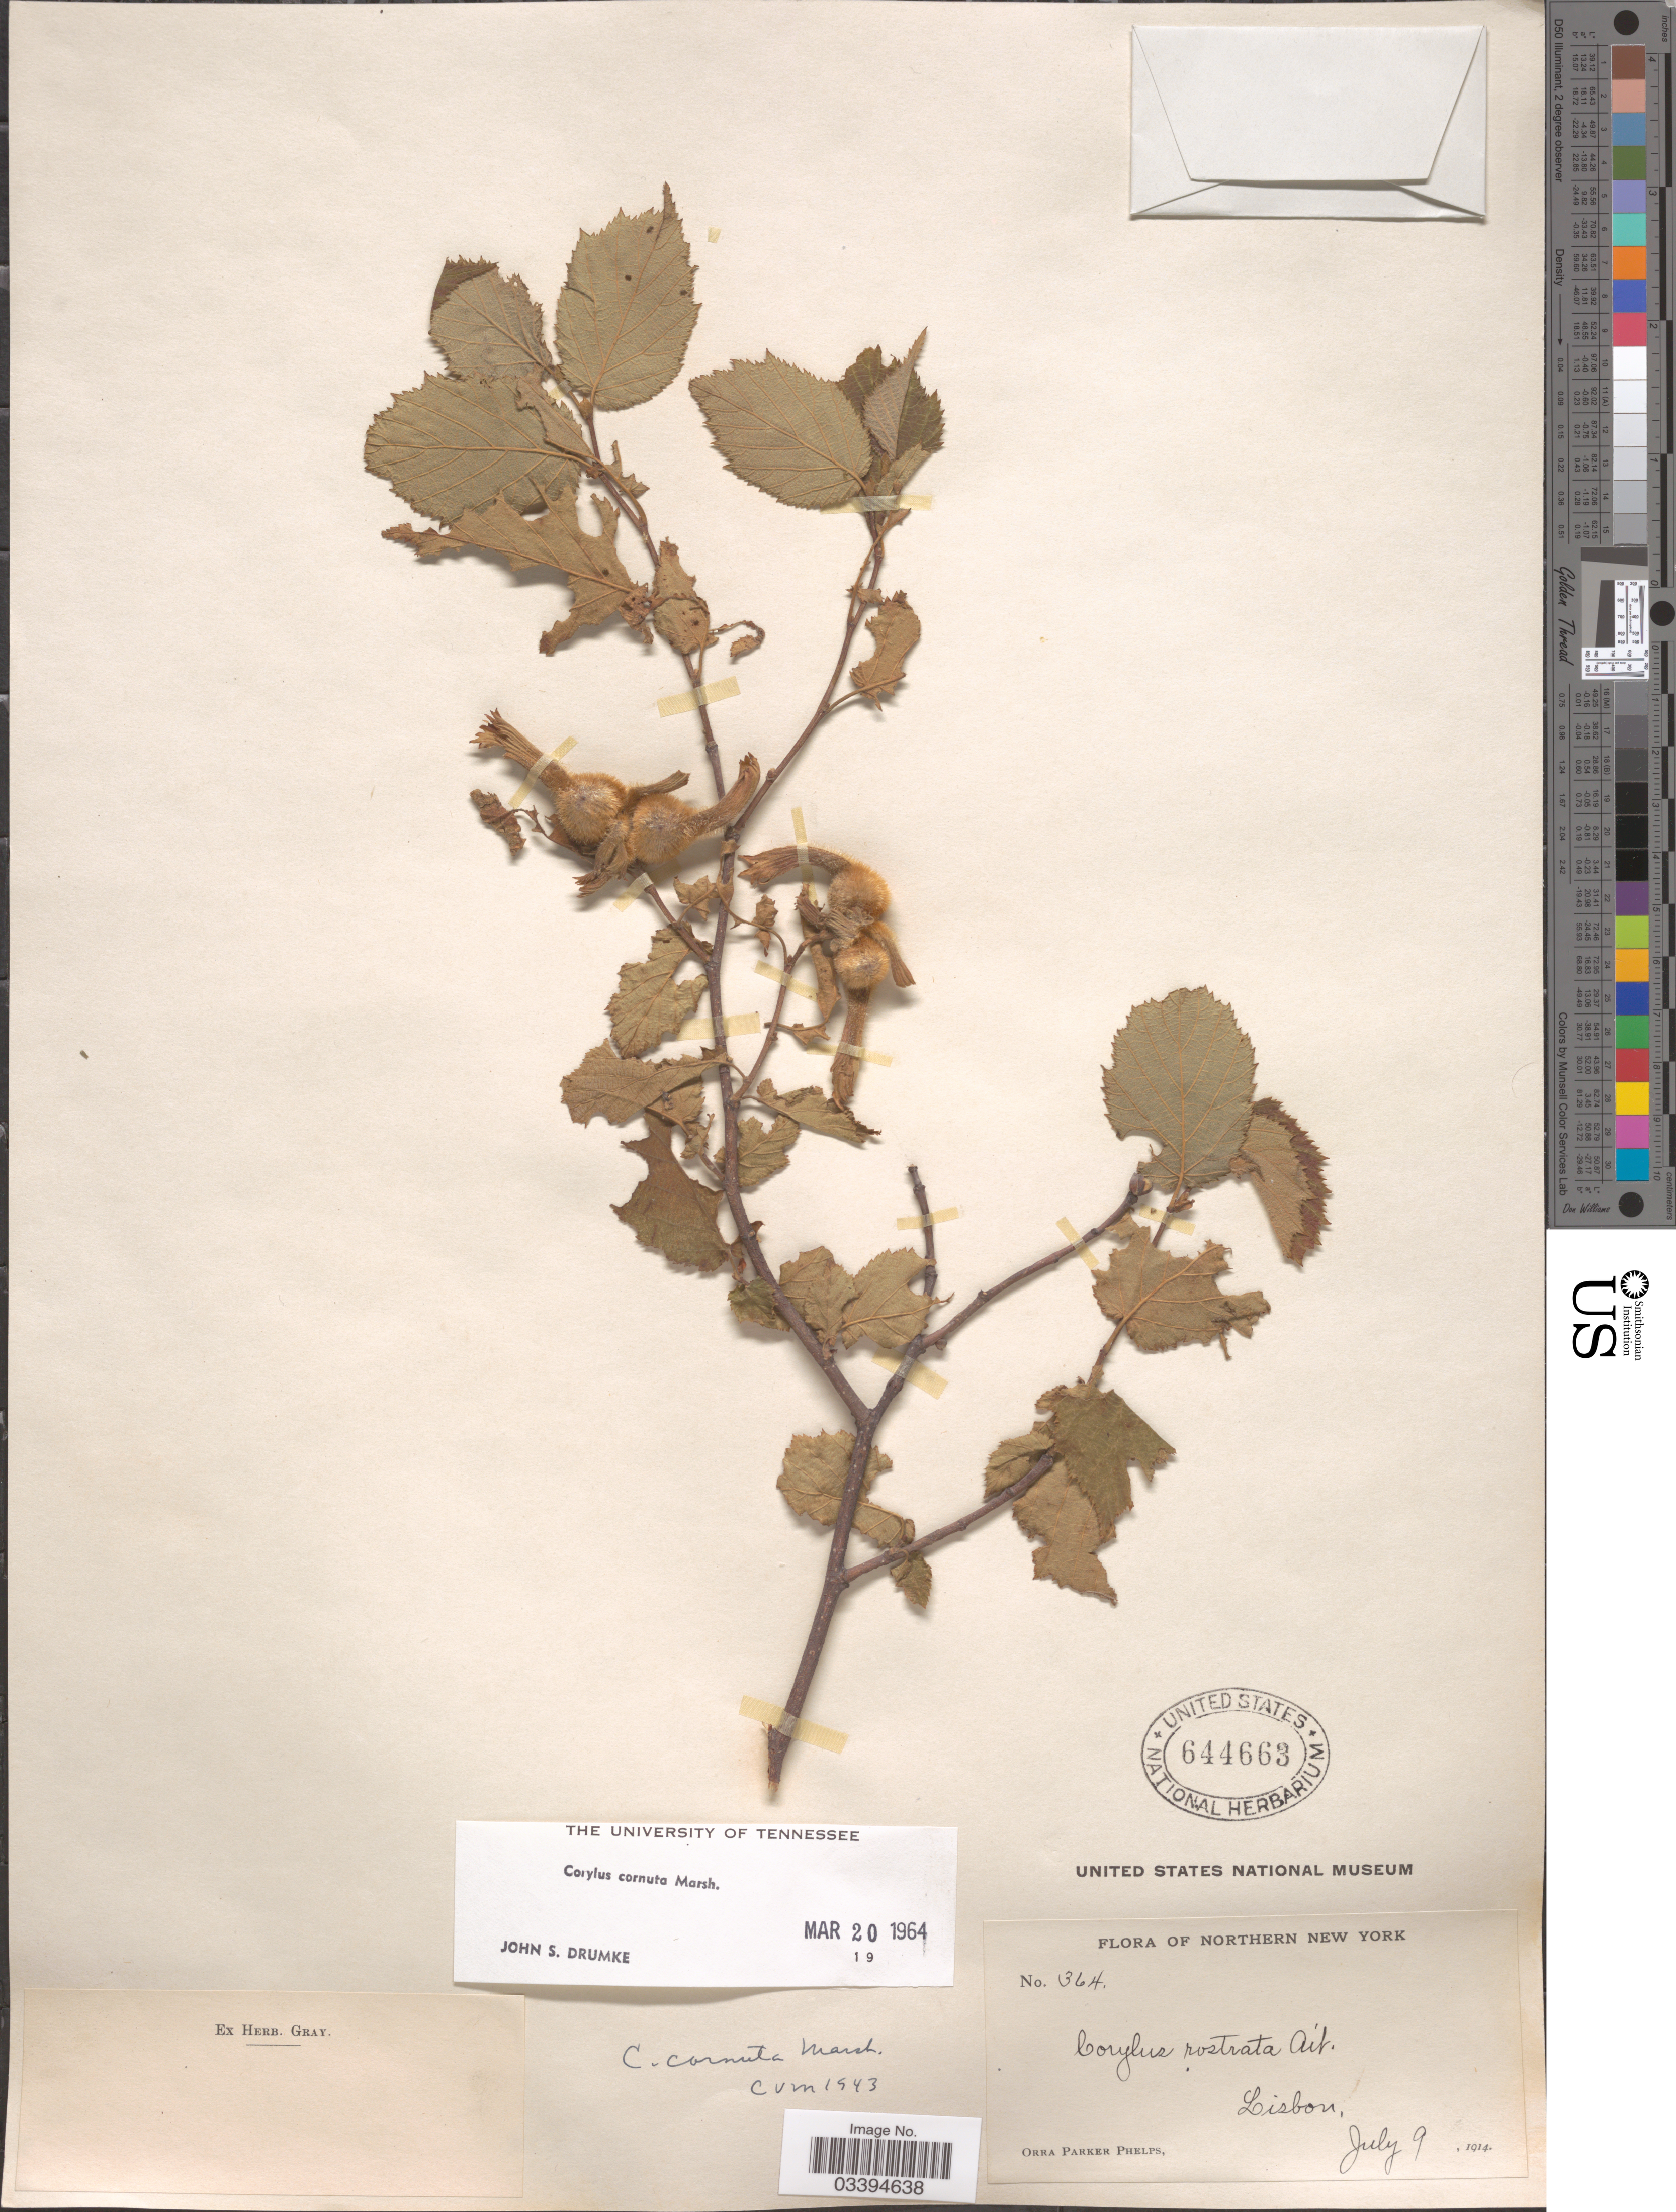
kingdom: Plantae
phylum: Tracheophyta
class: Magnoliopsida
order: Fagales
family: Betulaceae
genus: Corylus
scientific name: Corylus cornuta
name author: Marshall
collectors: O. P. Phelps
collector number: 364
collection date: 1914-07-09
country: United States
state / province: New York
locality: Northern New York. Lisbon.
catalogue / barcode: US 644663